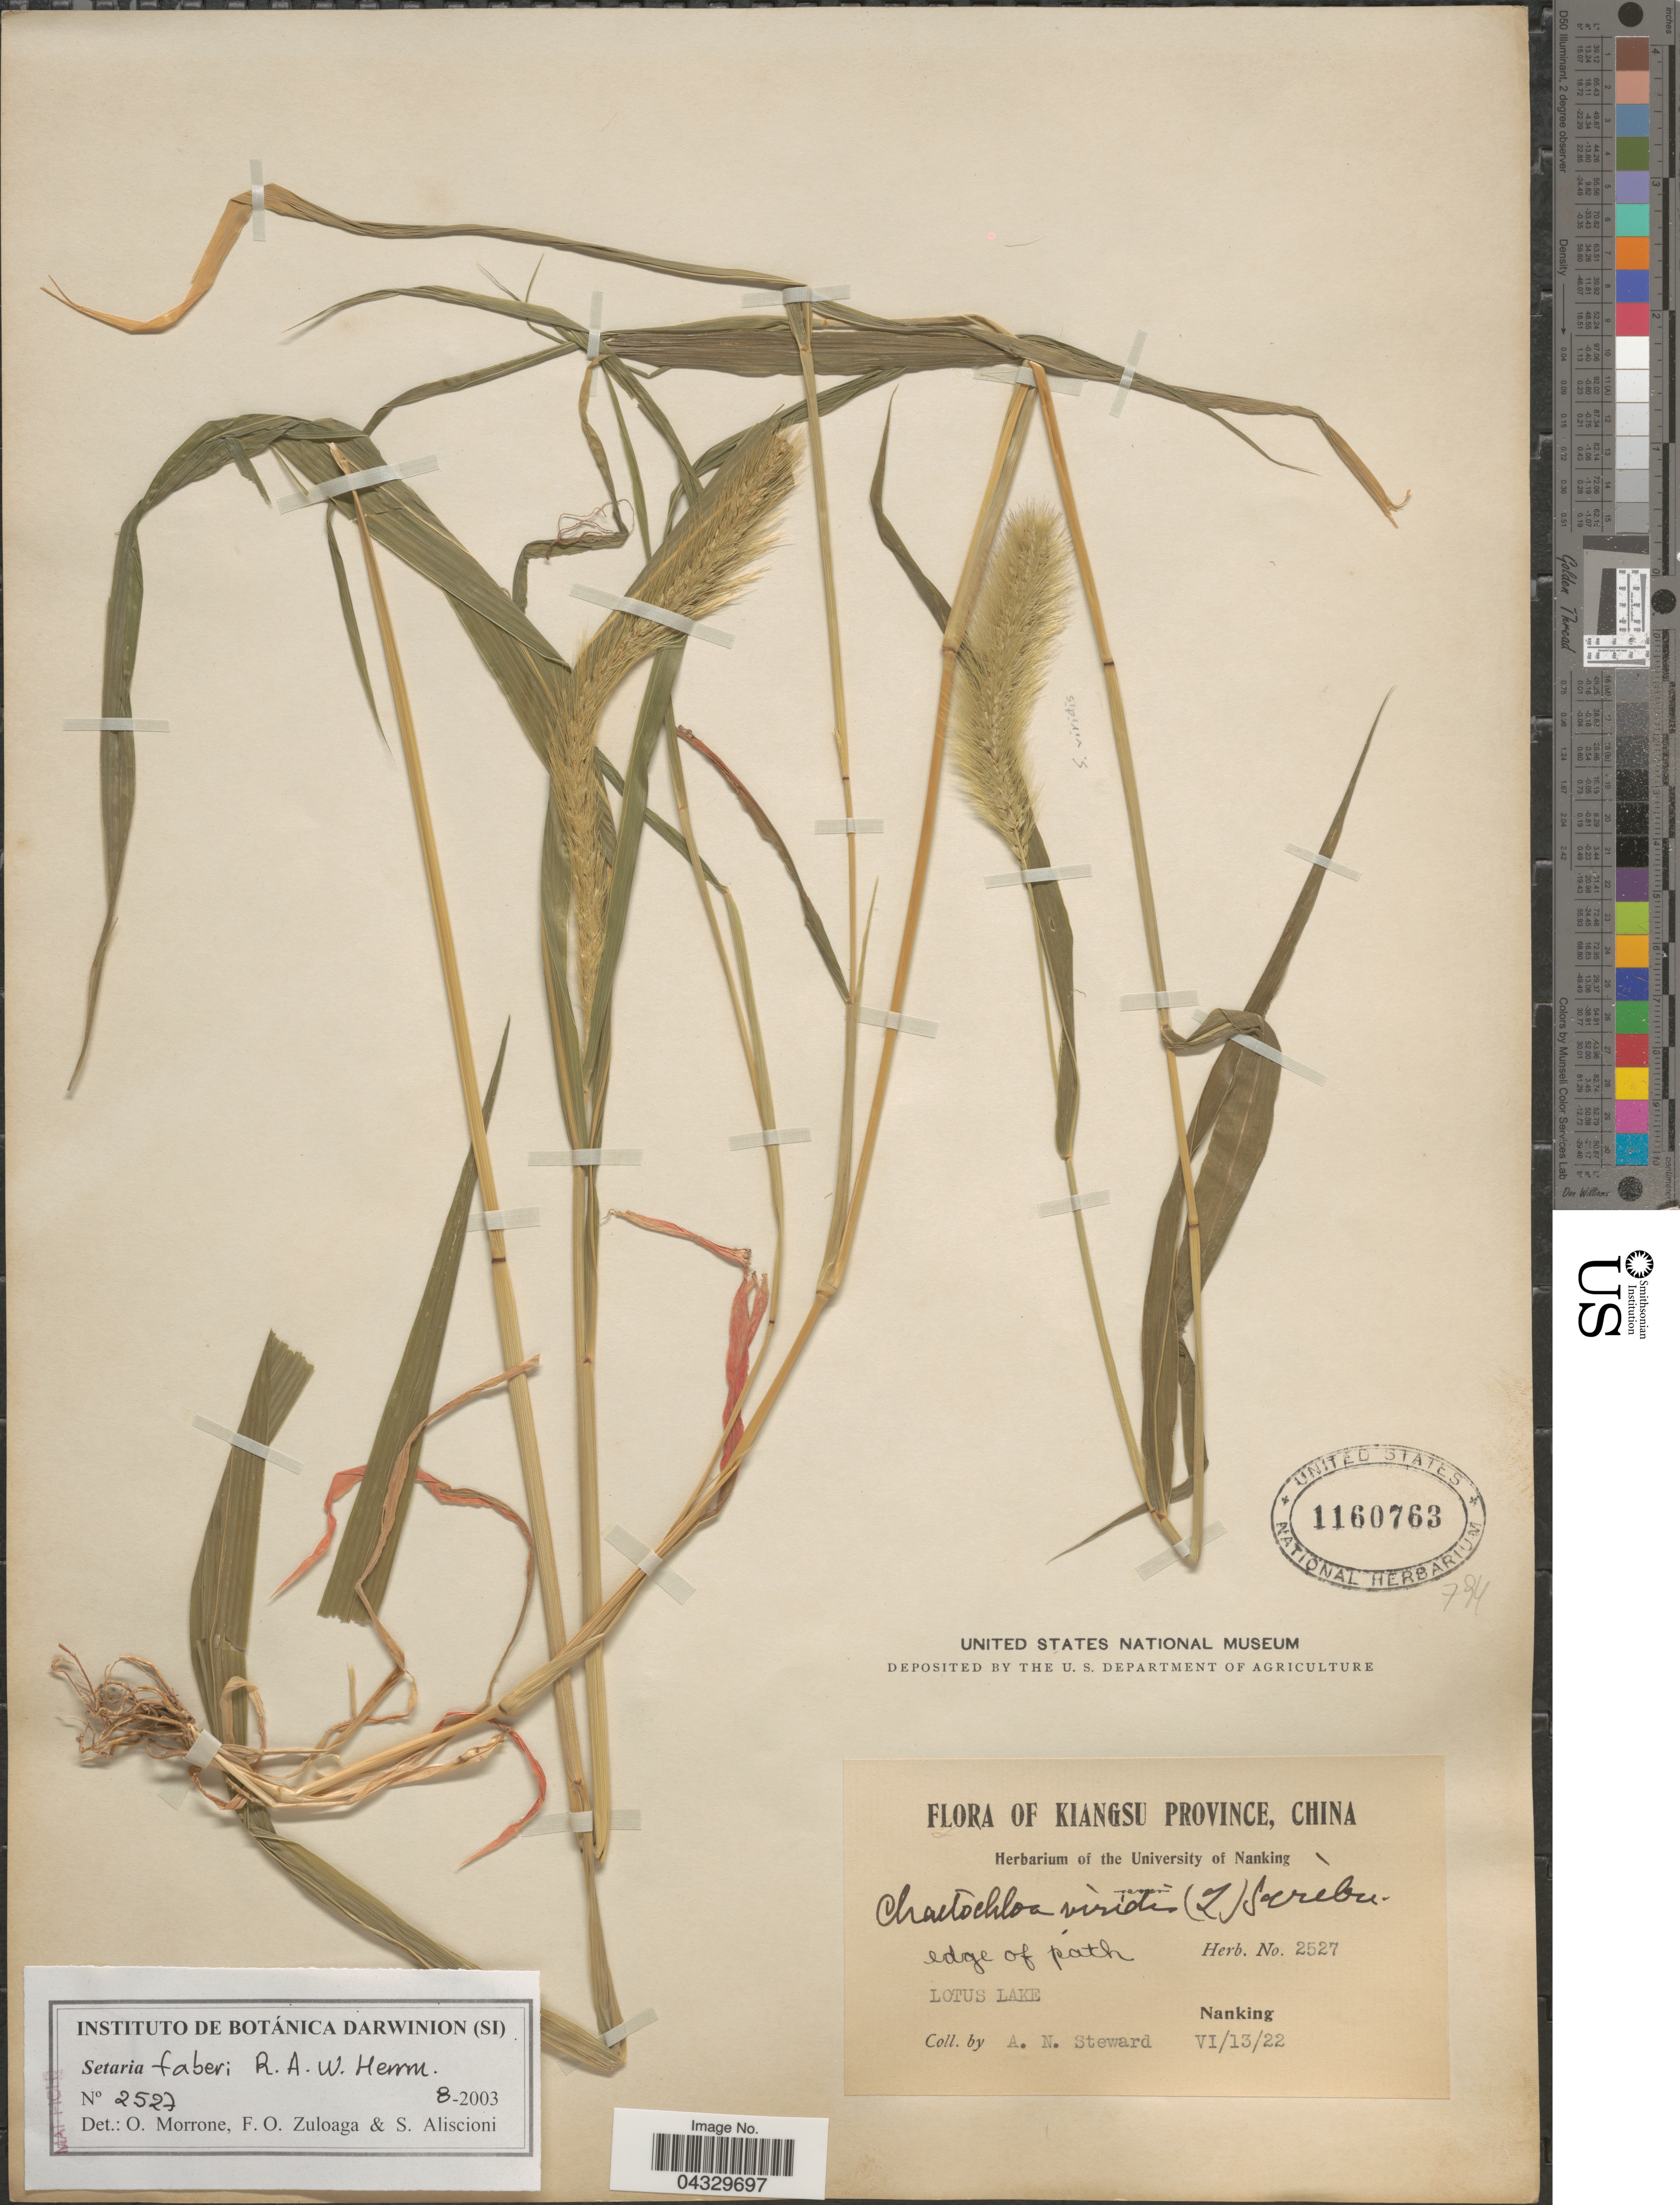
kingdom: Plantae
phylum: Tracheophyta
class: Liliopsida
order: Poales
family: Poaceae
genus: Setaria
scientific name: Setaria faberi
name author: R.A.W. Herrm.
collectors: A. N. Steward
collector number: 2527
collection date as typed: Transcribed d/m/y: 13/6/22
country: China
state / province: Jiangxi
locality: Kiangsi Province. Lotus Lake. Nanking.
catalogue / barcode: US 1160763